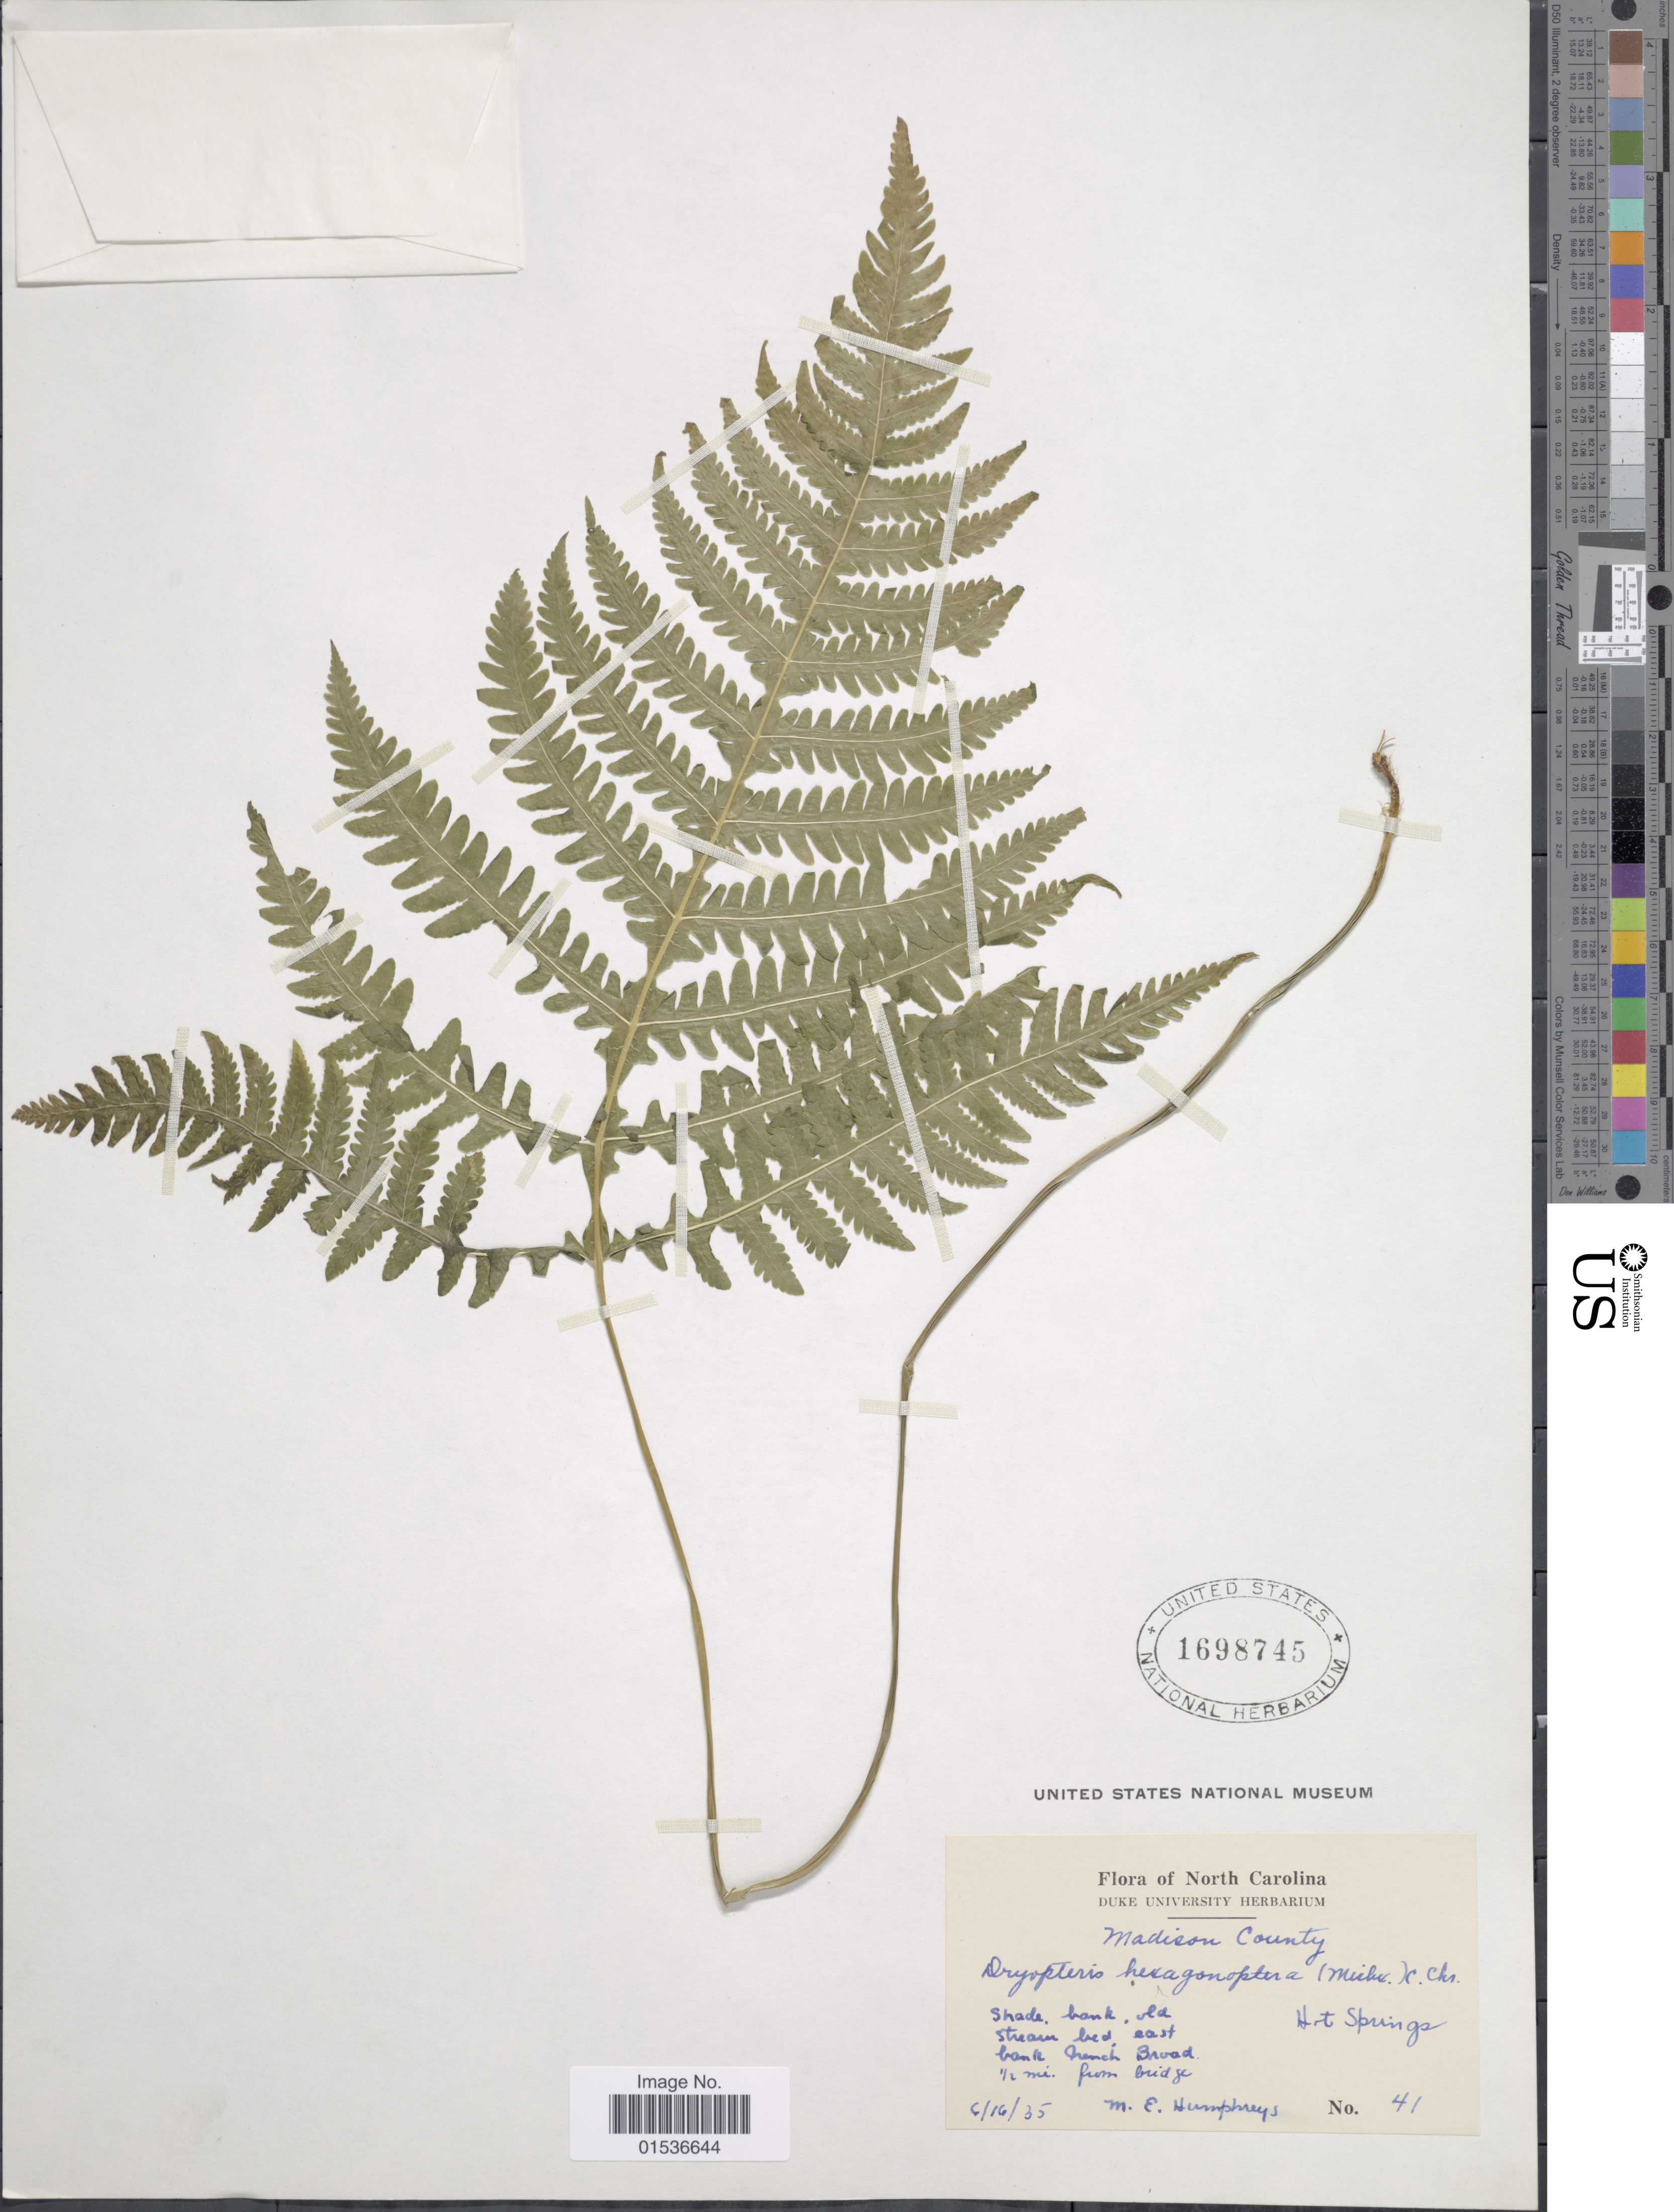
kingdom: Plantae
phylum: Tracheophyta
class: Polypodiopsida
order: Polypodiales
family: Thelypteridaceae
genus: Phegopteris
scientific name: Phegopteris hexagonoptera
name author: (Michx.) Fée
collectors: M. Humphreys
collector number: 41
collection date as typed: Transcribed d/m/y: 16/6/35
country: United States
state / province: North Carolina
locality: North Carolina. Madison County, Hot Springs. stream bed east bank French Broad ½ mi. from bridge.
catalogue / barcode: US 1698745